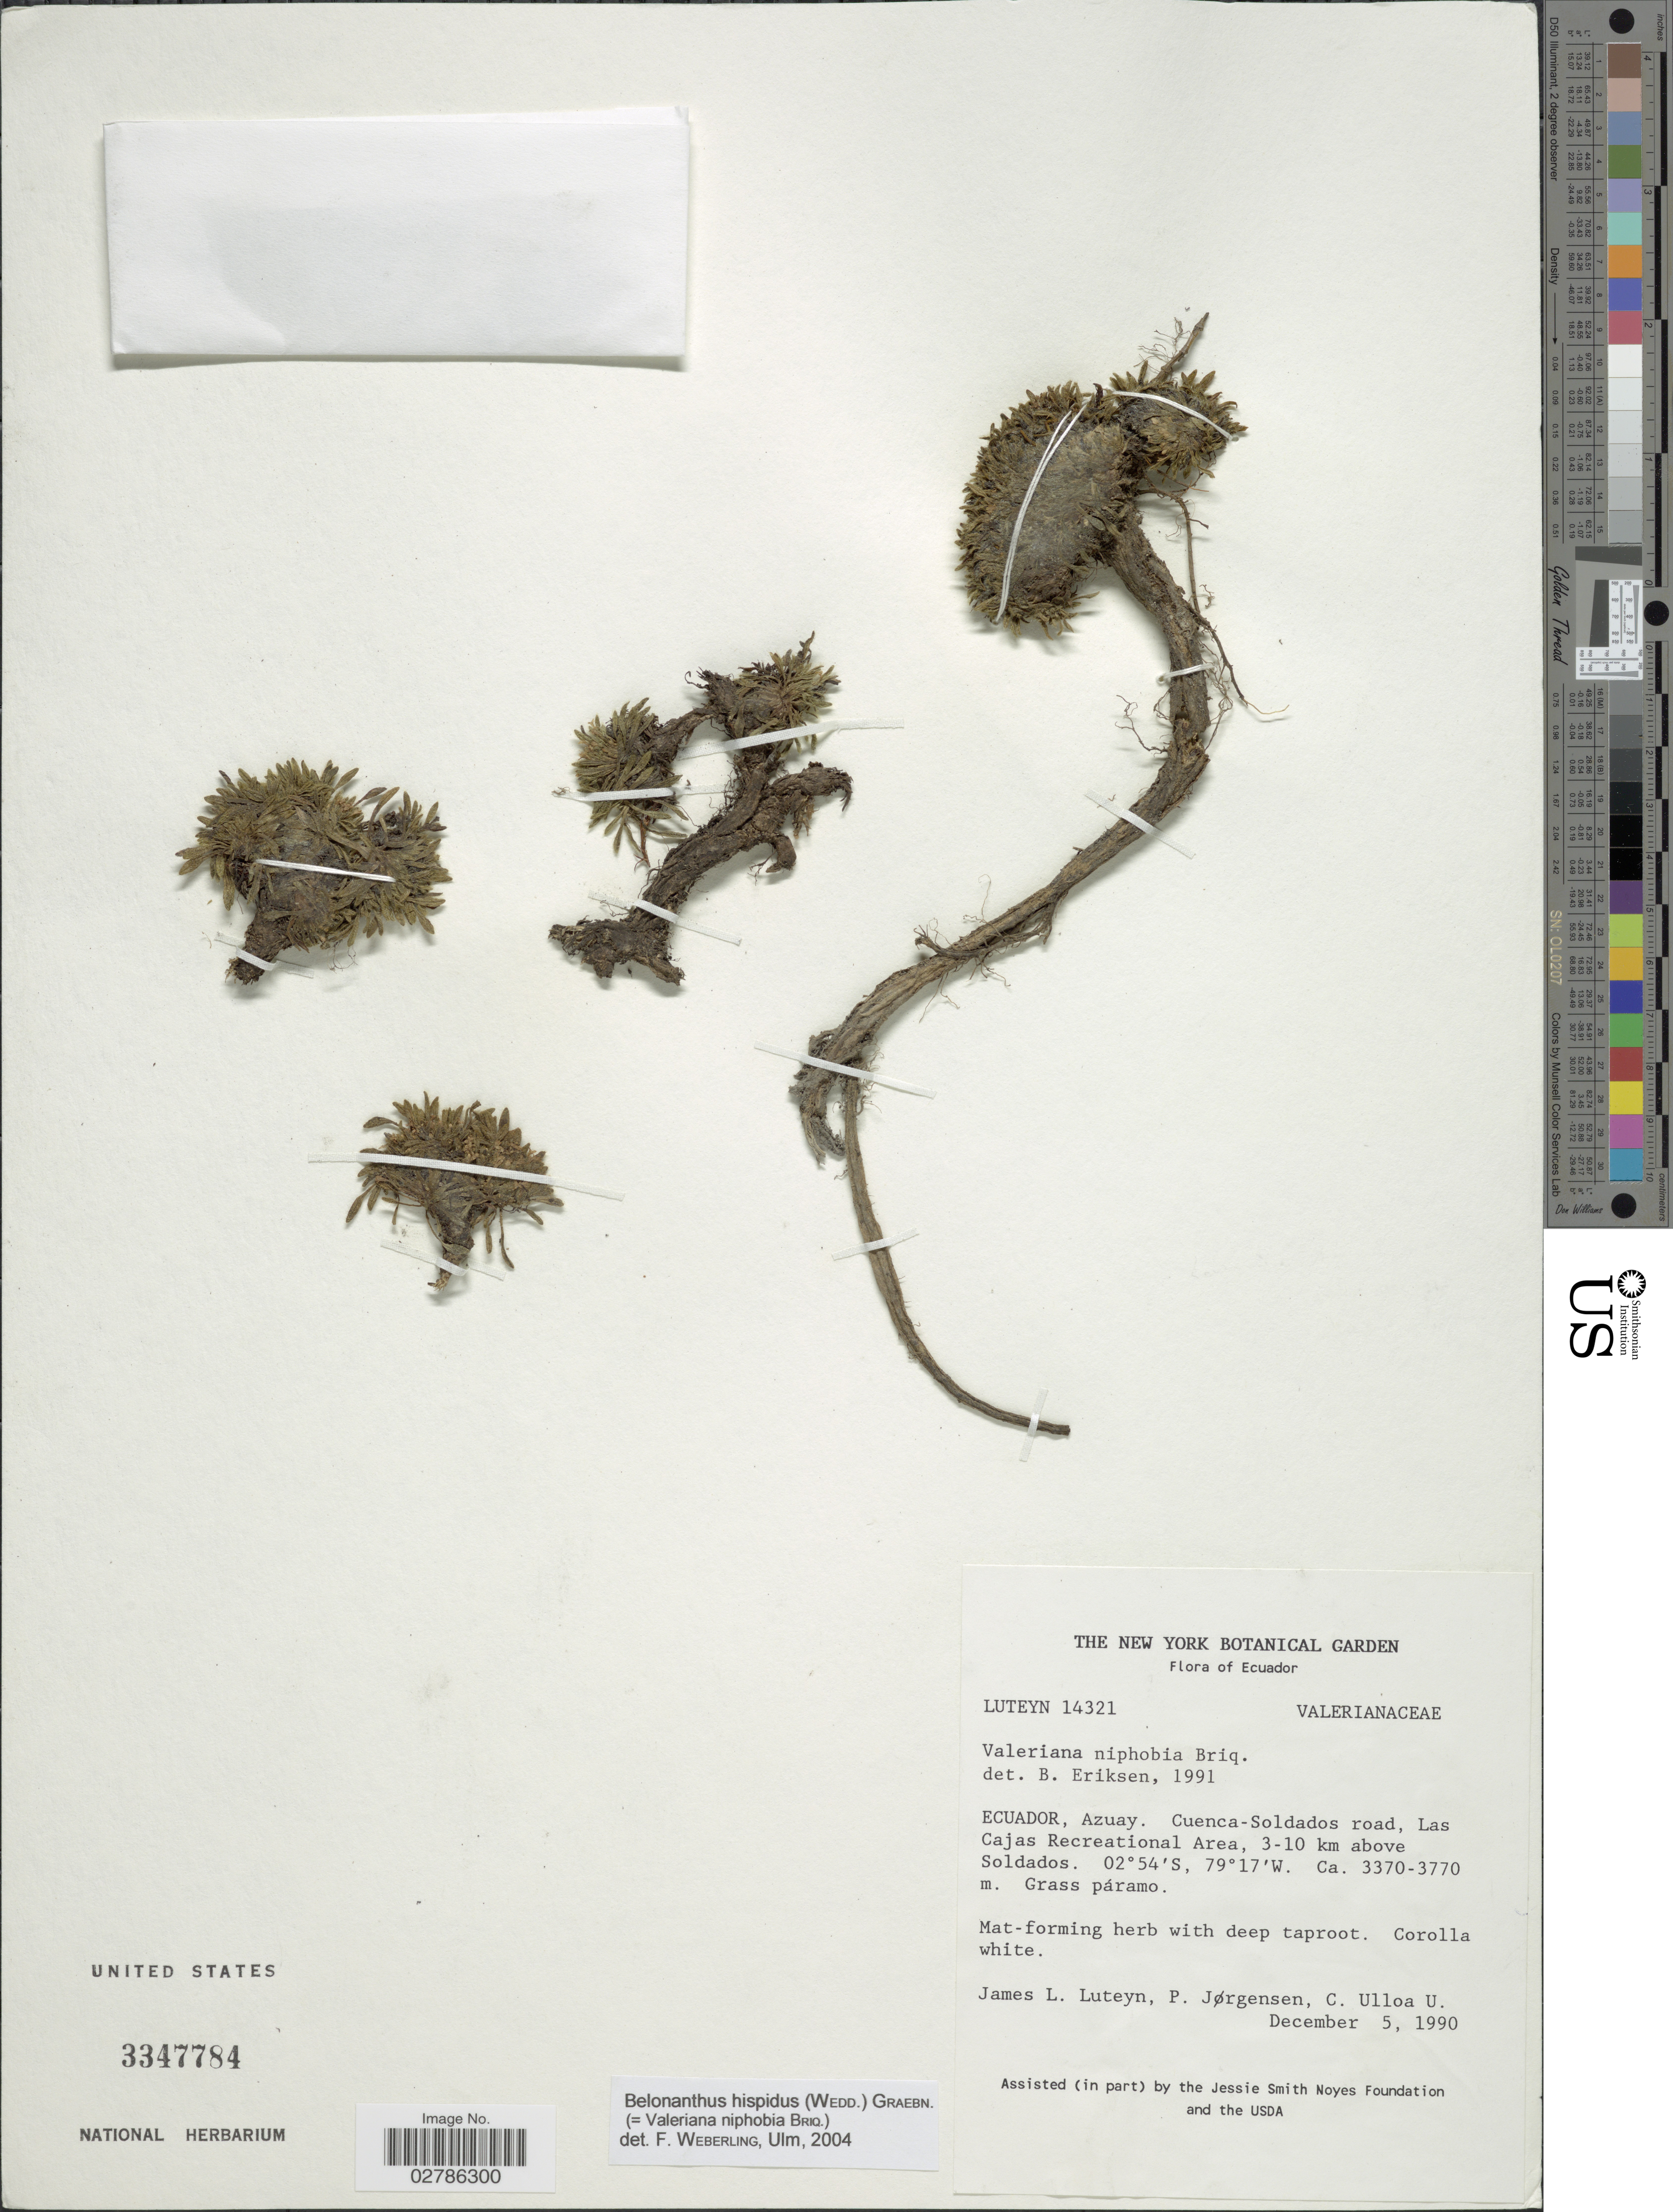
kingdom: Plantae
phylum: Tracheophyta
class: Magnoliopsida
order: Dipsacales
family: Caprifoliaceae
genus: Belonanthus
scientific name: Belonanthus hispidus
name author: (Wedd.) Graebn.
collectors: J. L. Luteyn, P. Jørgensen & C. Ulloa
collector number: LUTEYN 14321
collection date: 1990-12-05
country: Ecuador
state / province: Azuay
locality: Cuenca-Soldados road, Las Cajas Recreational Area, 3-10 km above Soldados.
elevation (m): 3370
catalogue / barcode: US 3347784